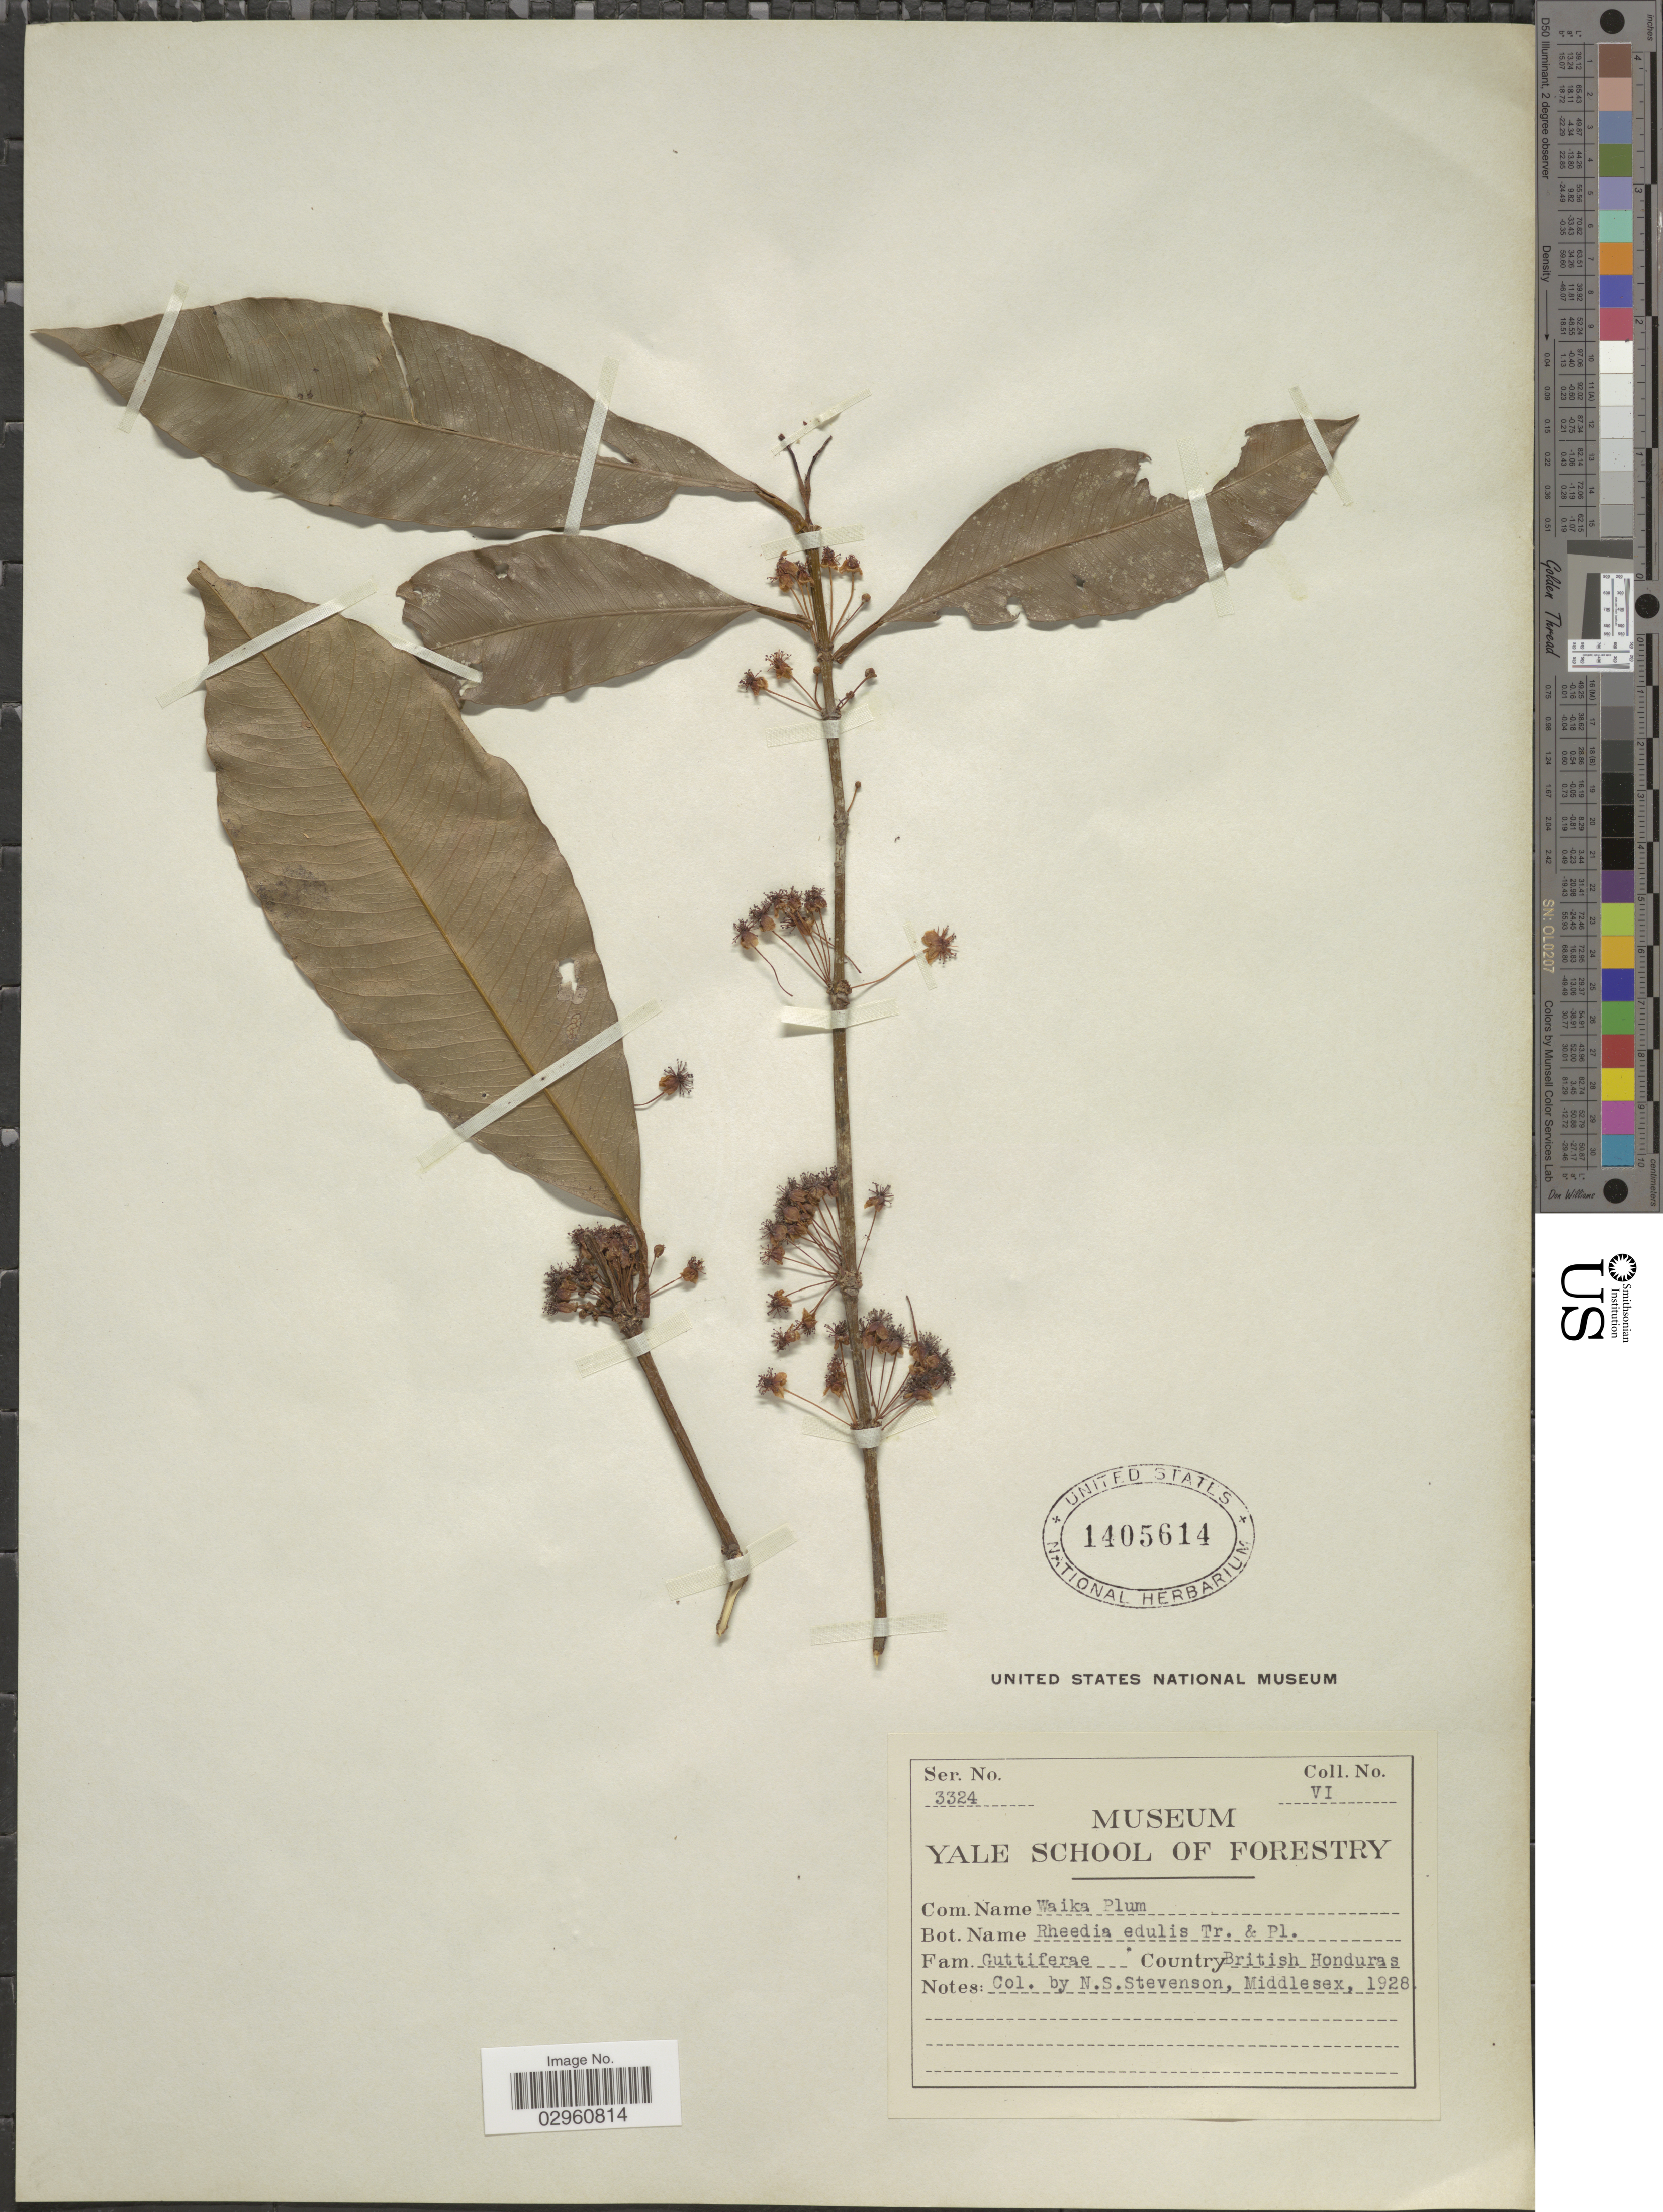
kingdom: Plantae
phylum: Tracheophyta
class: Magnoliopsida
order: Malpighiales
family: Clusiaceae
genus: Garcinia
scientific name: Garcinia intermedia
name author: (Pittier) Hammel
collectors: N. Stevenson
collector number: VI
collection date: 1928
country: Belize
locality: British Honduras. Middlesex.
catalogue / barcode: US 1405614